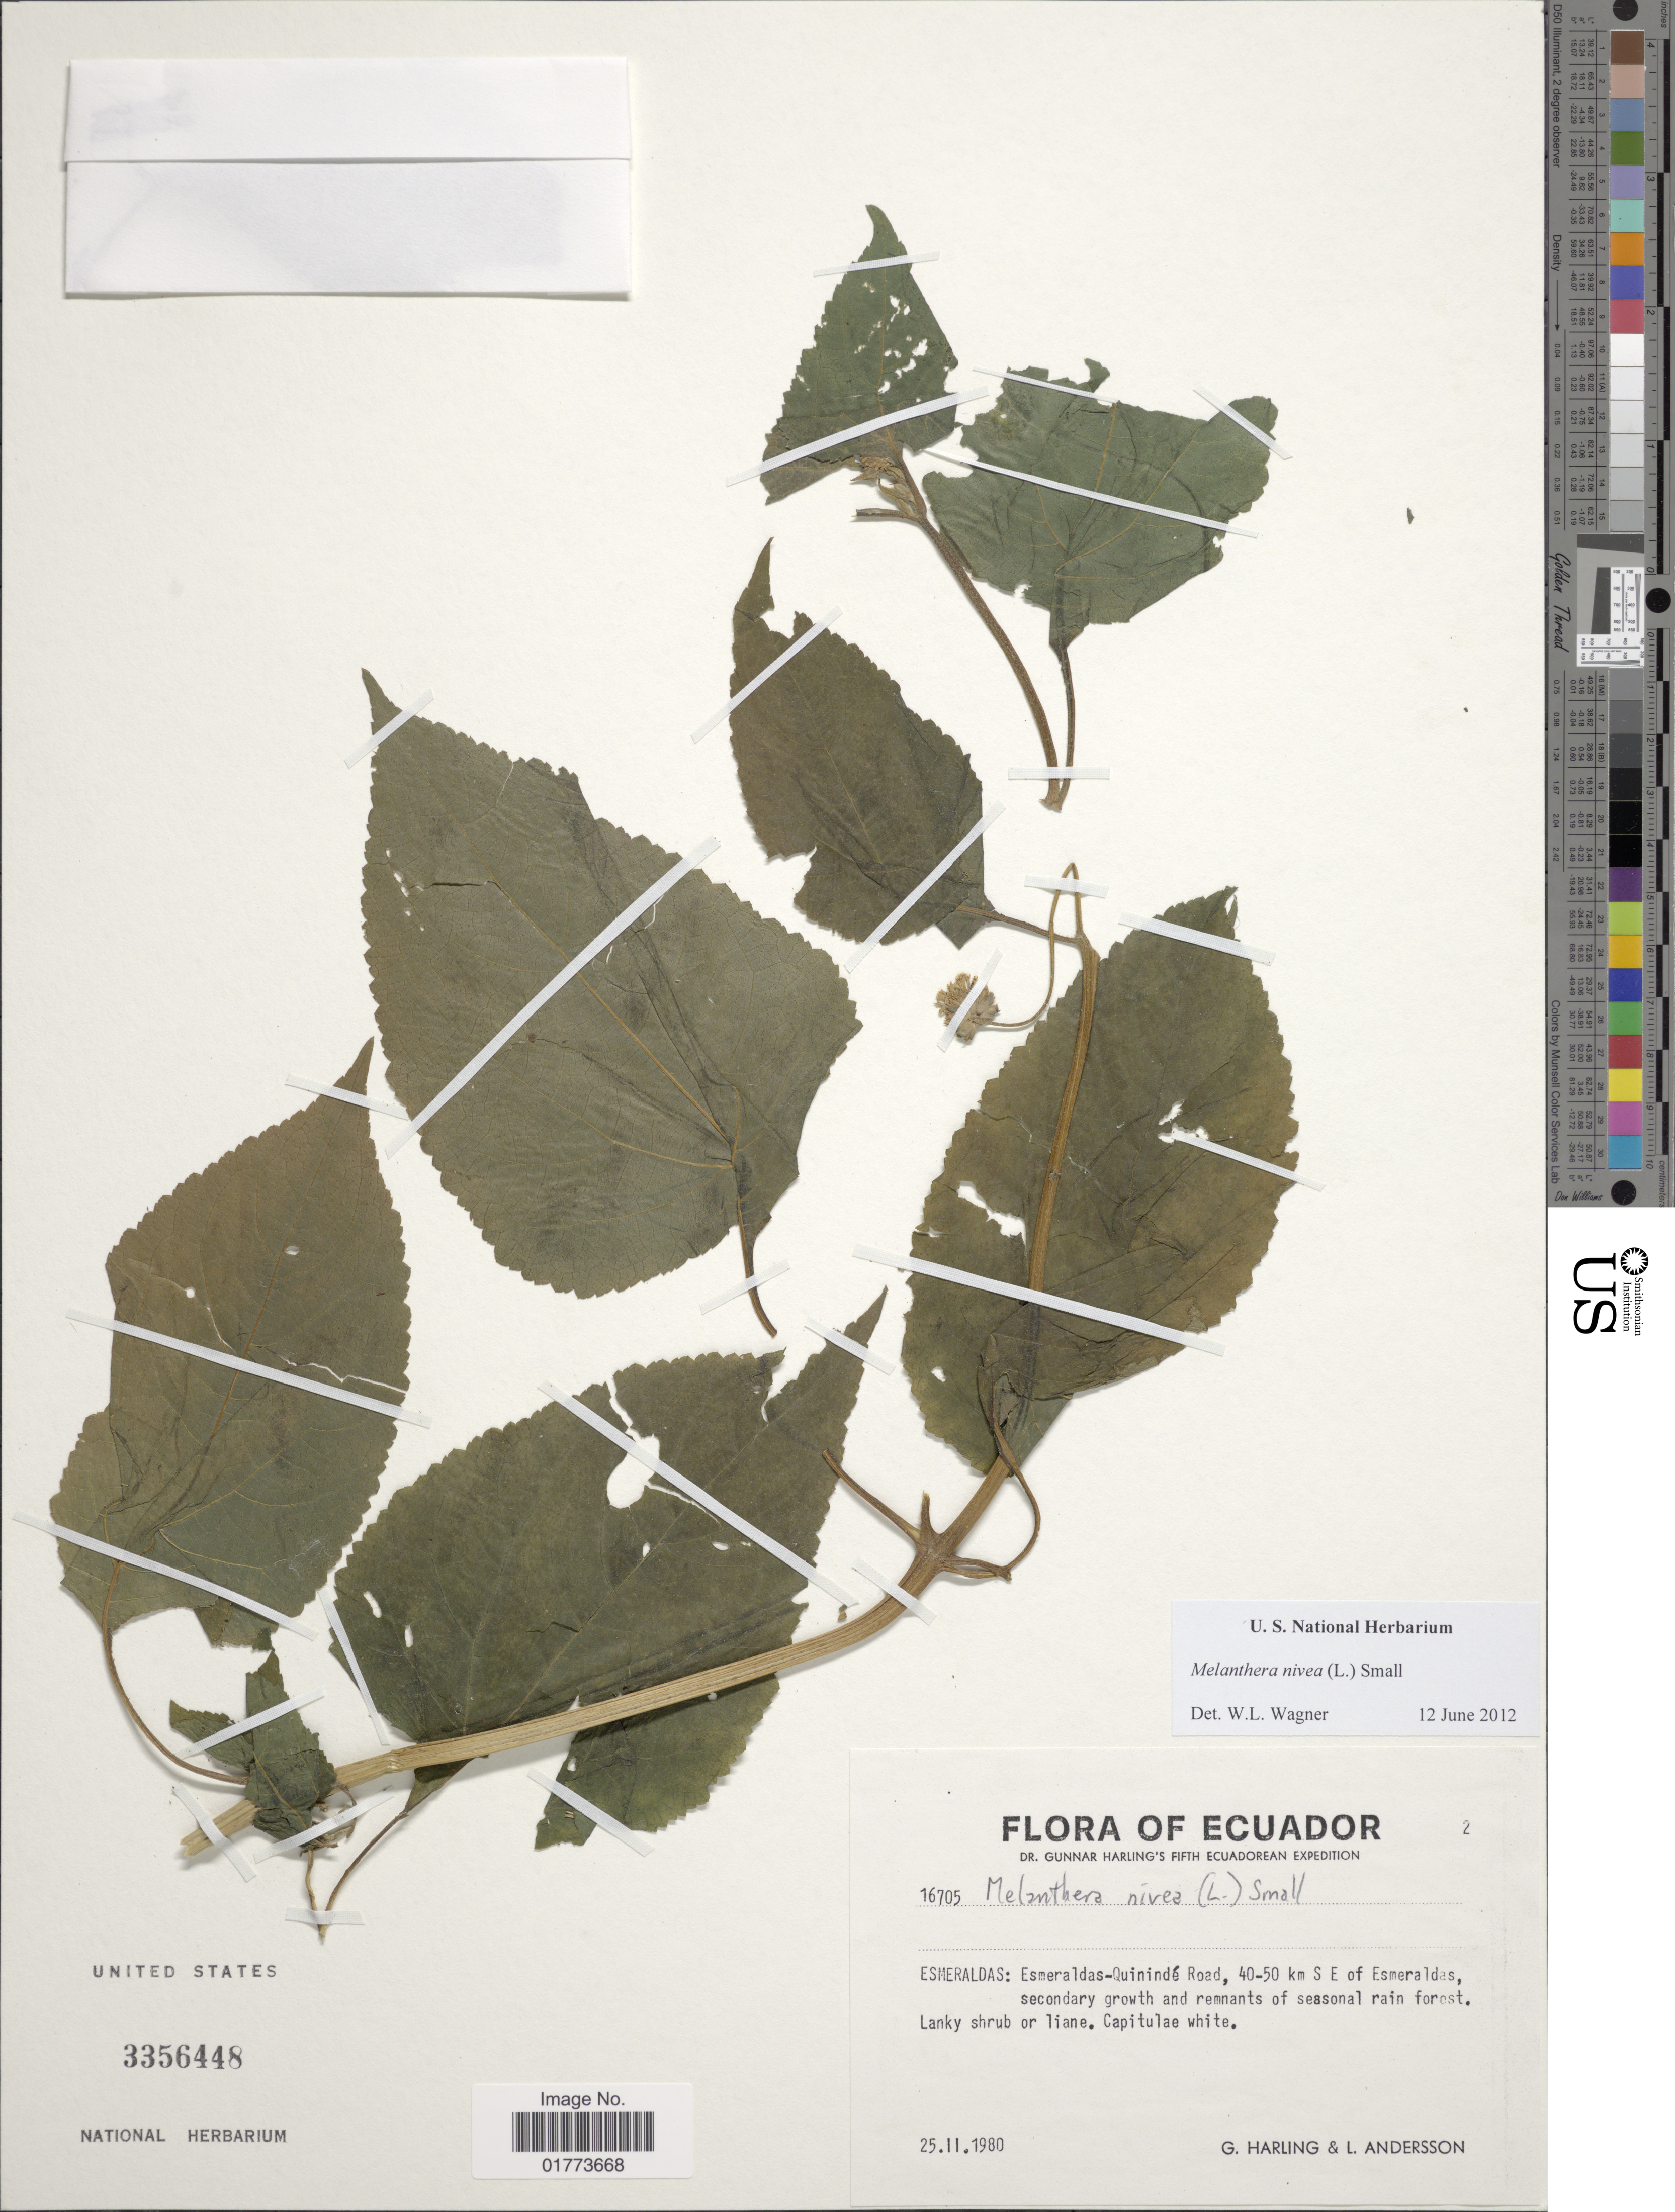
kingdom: Plantae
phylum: Tracheophyta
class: Magnoliopsida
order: Asterales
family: Asteraceae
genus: Melanthera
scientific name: Melanthera nivea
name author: (L.) Small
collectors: G. Harling & L. Andersson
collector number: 16705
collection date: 1980-02-25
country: Ecuador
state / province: Esmeraldas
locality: Esmeraldas-Quinindé Road, 40-50 km S E of Esmeraldas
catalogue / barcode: US 3356448